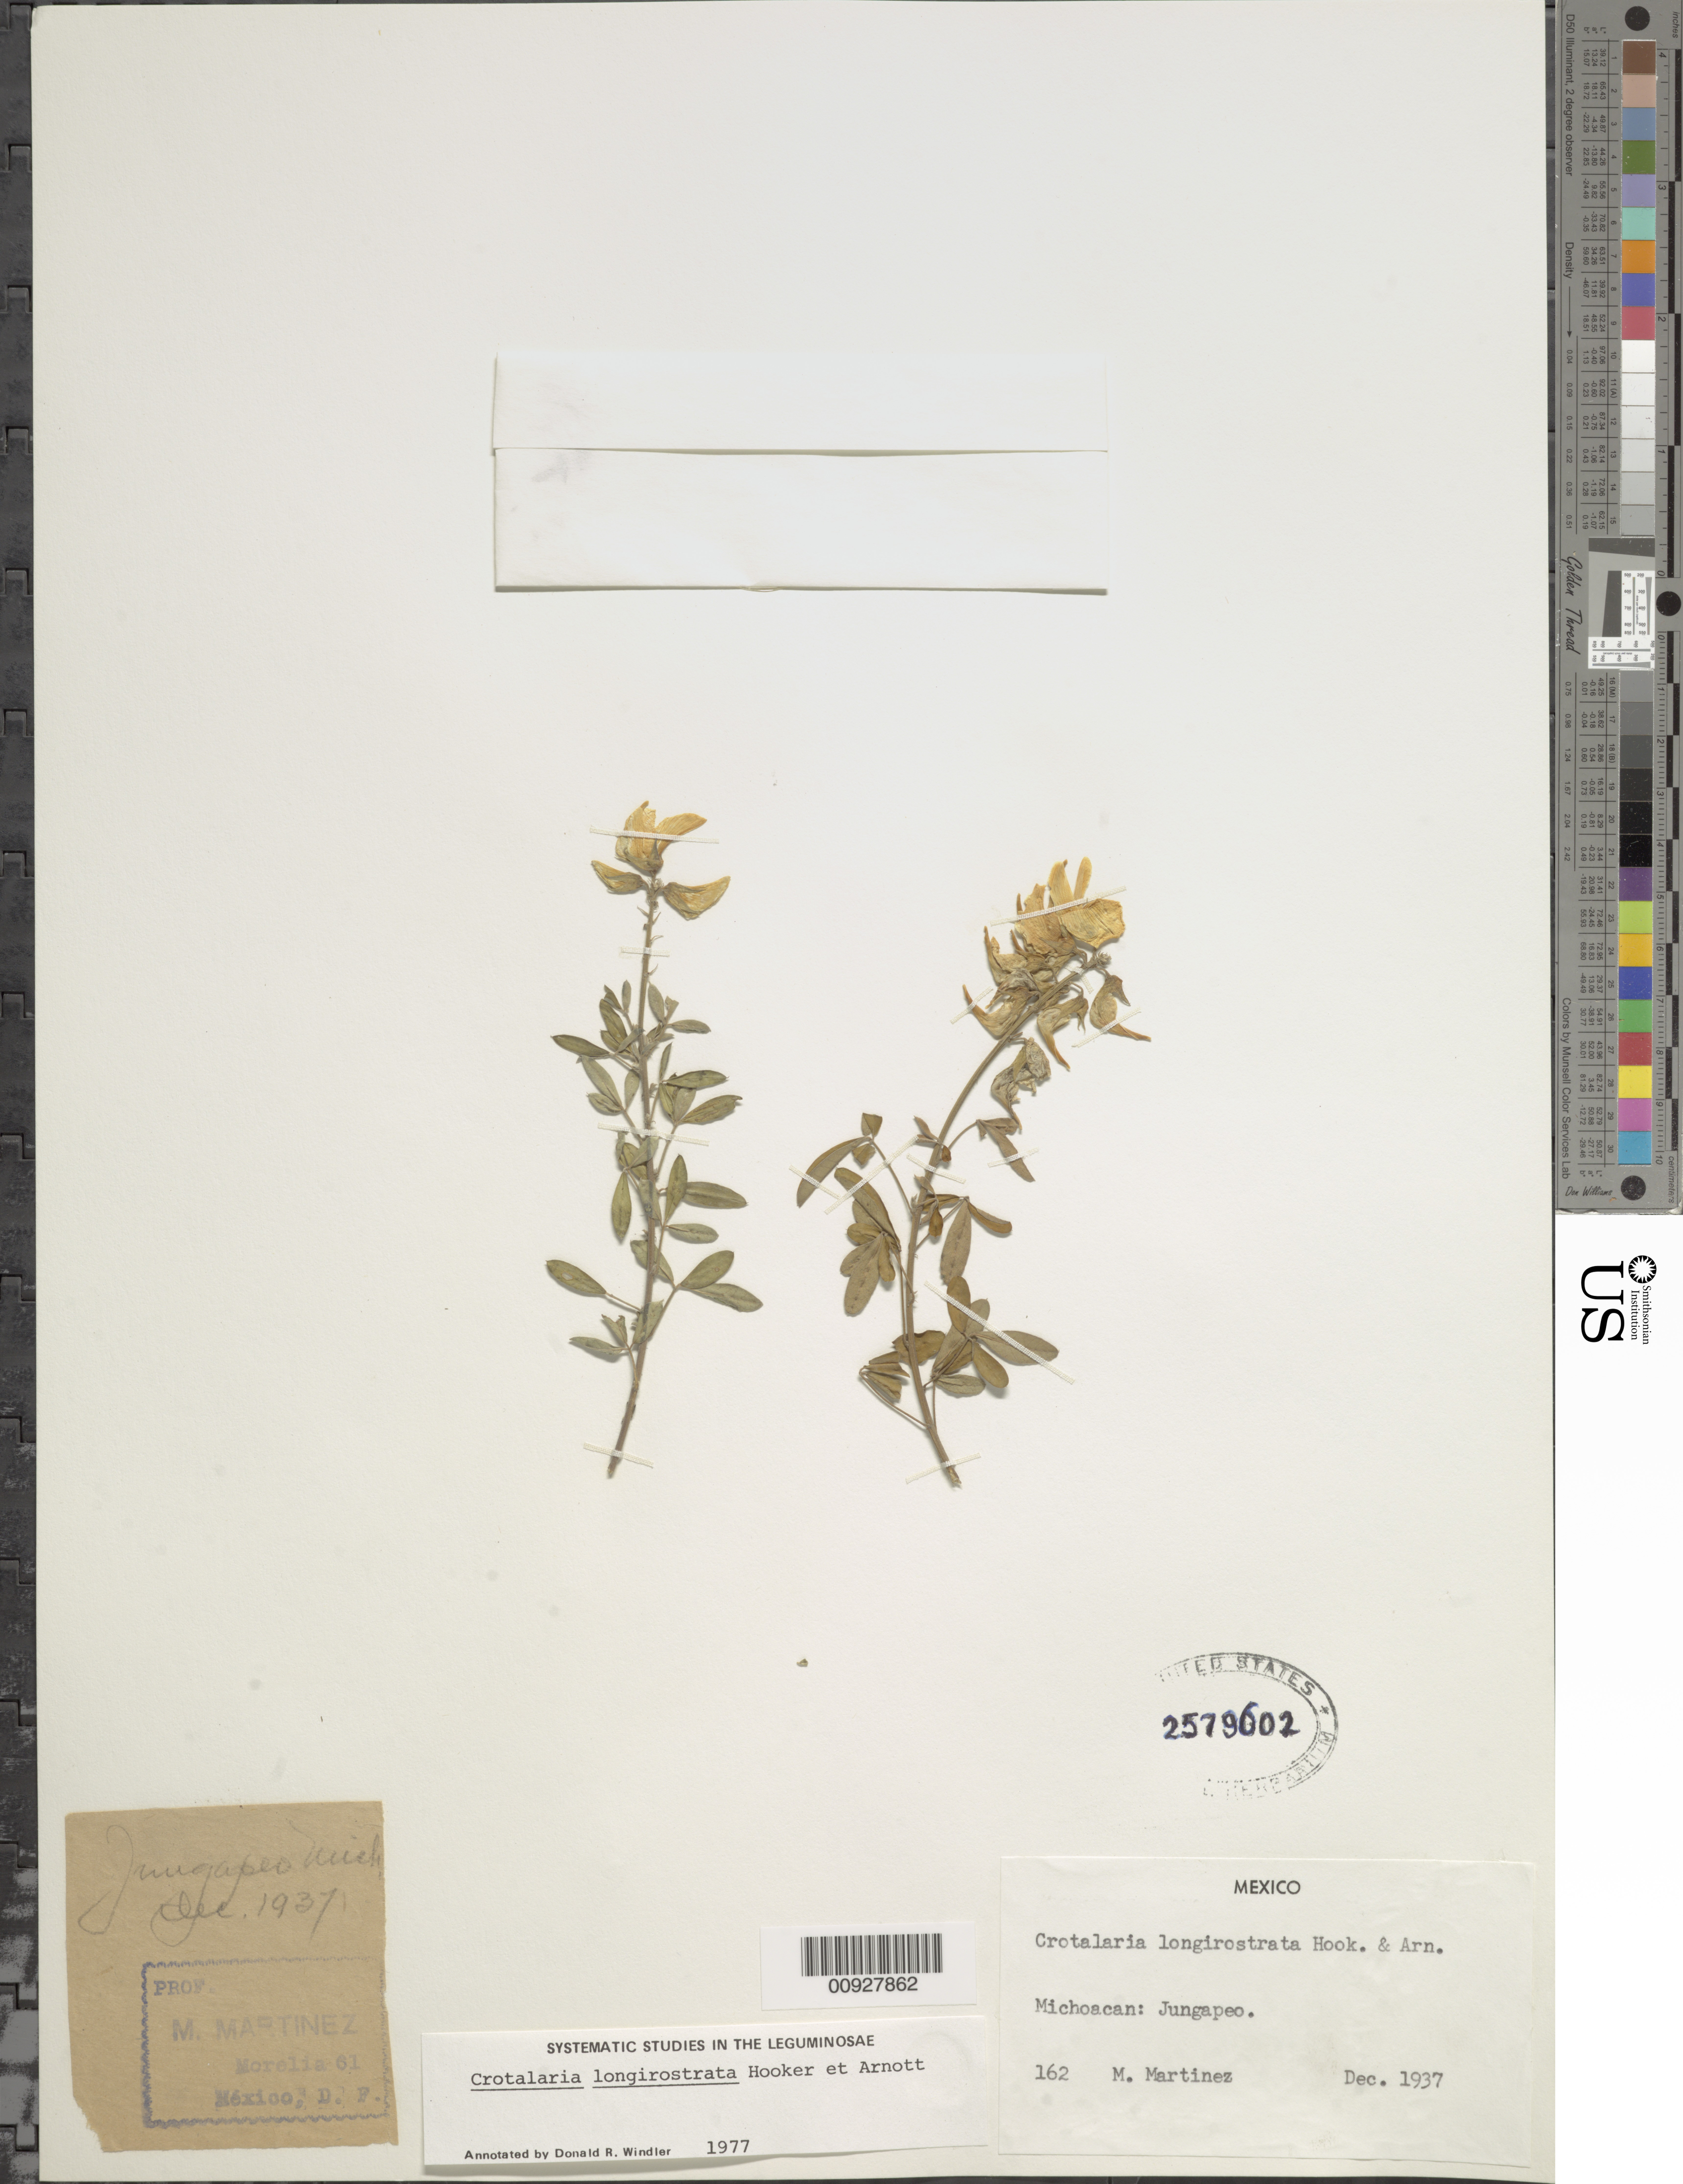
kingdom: Plantae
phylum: Tracheophyta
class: Magnoliopsida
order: Fabales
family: Fabaceae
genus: Crotalaria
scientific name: Crotalaria longirostrata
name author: Hook. & Arn.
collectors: M. Martinez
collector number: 162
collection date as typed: Dec 1937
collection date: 1937-12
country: Mexico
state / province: Michoacán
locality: Michoacán: Jungapeo.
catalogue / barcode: US 2579602